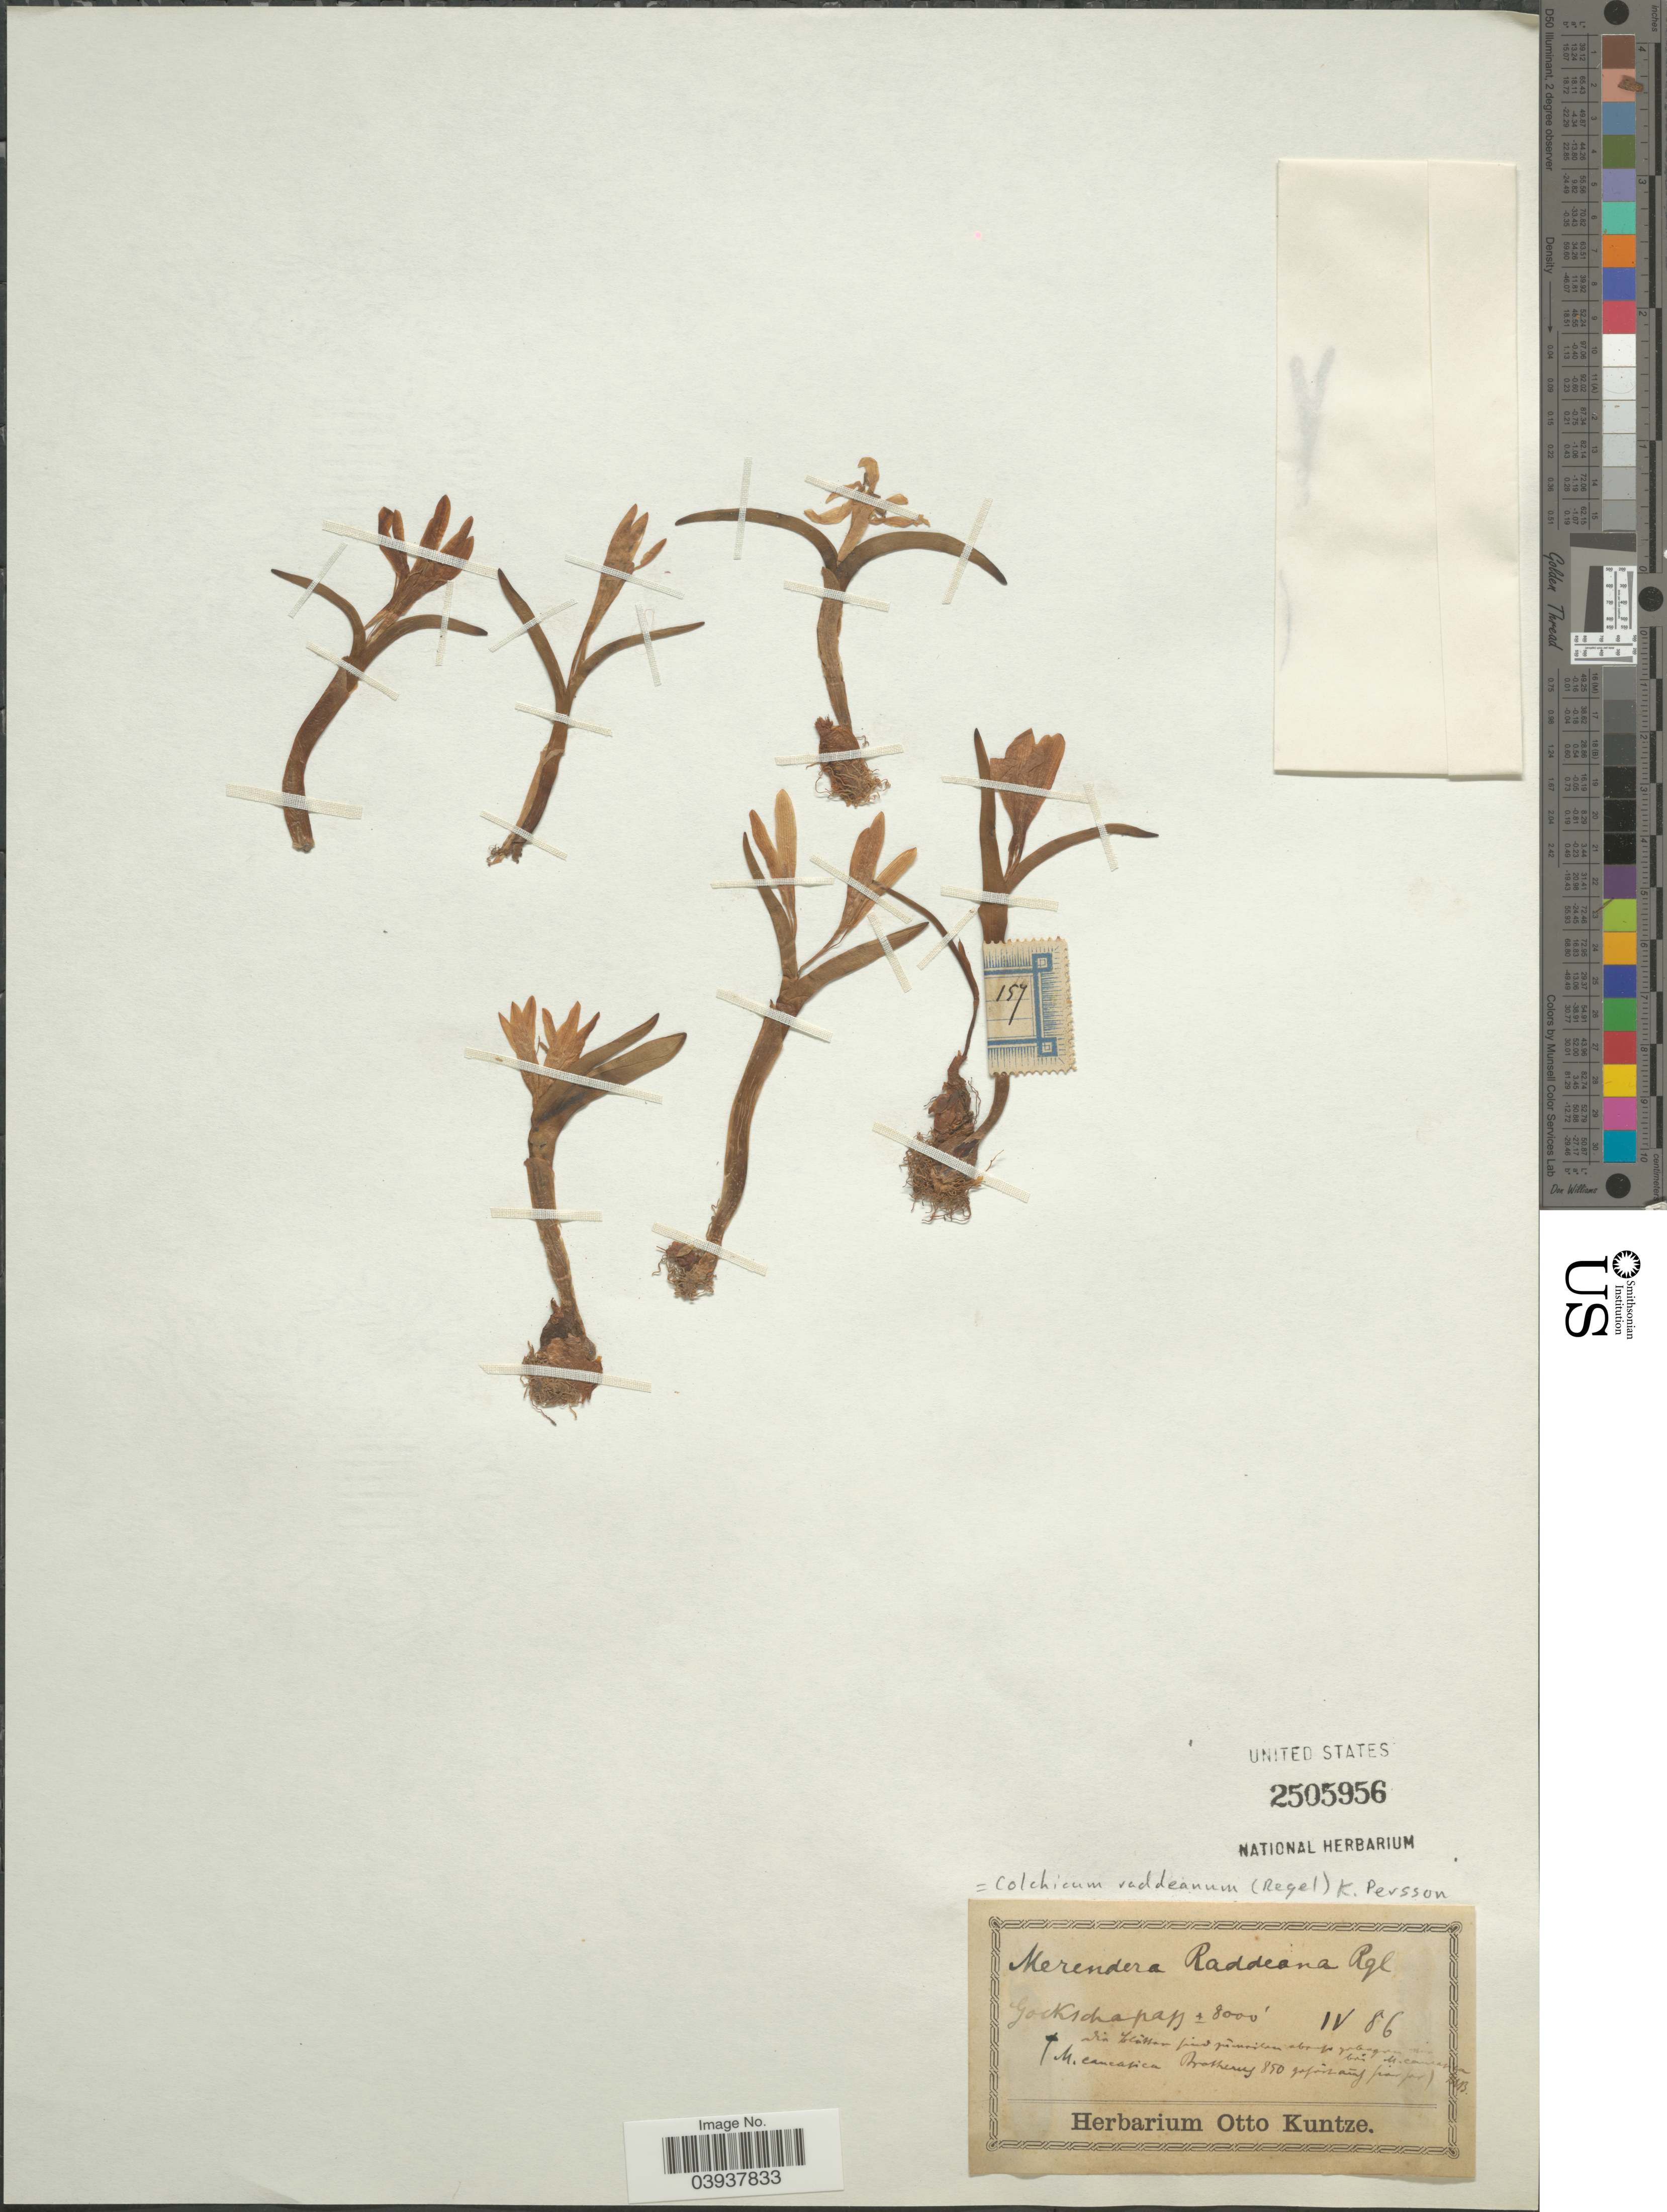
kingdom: Plantae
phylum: Tracheophyta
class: Liliopsida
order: Liliales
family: Colchicaceae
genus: Colchicum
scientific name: Colchicum raddeanum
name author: (Regel) K. Perss.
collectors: ex herb. Otto Kuntze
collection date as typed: Transcribed d/m/y: /4/86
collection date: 1886-04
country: Armenia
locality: Gockschapass [Armenia or Azerbaijan]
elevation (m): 2438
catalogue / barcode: US 2505956